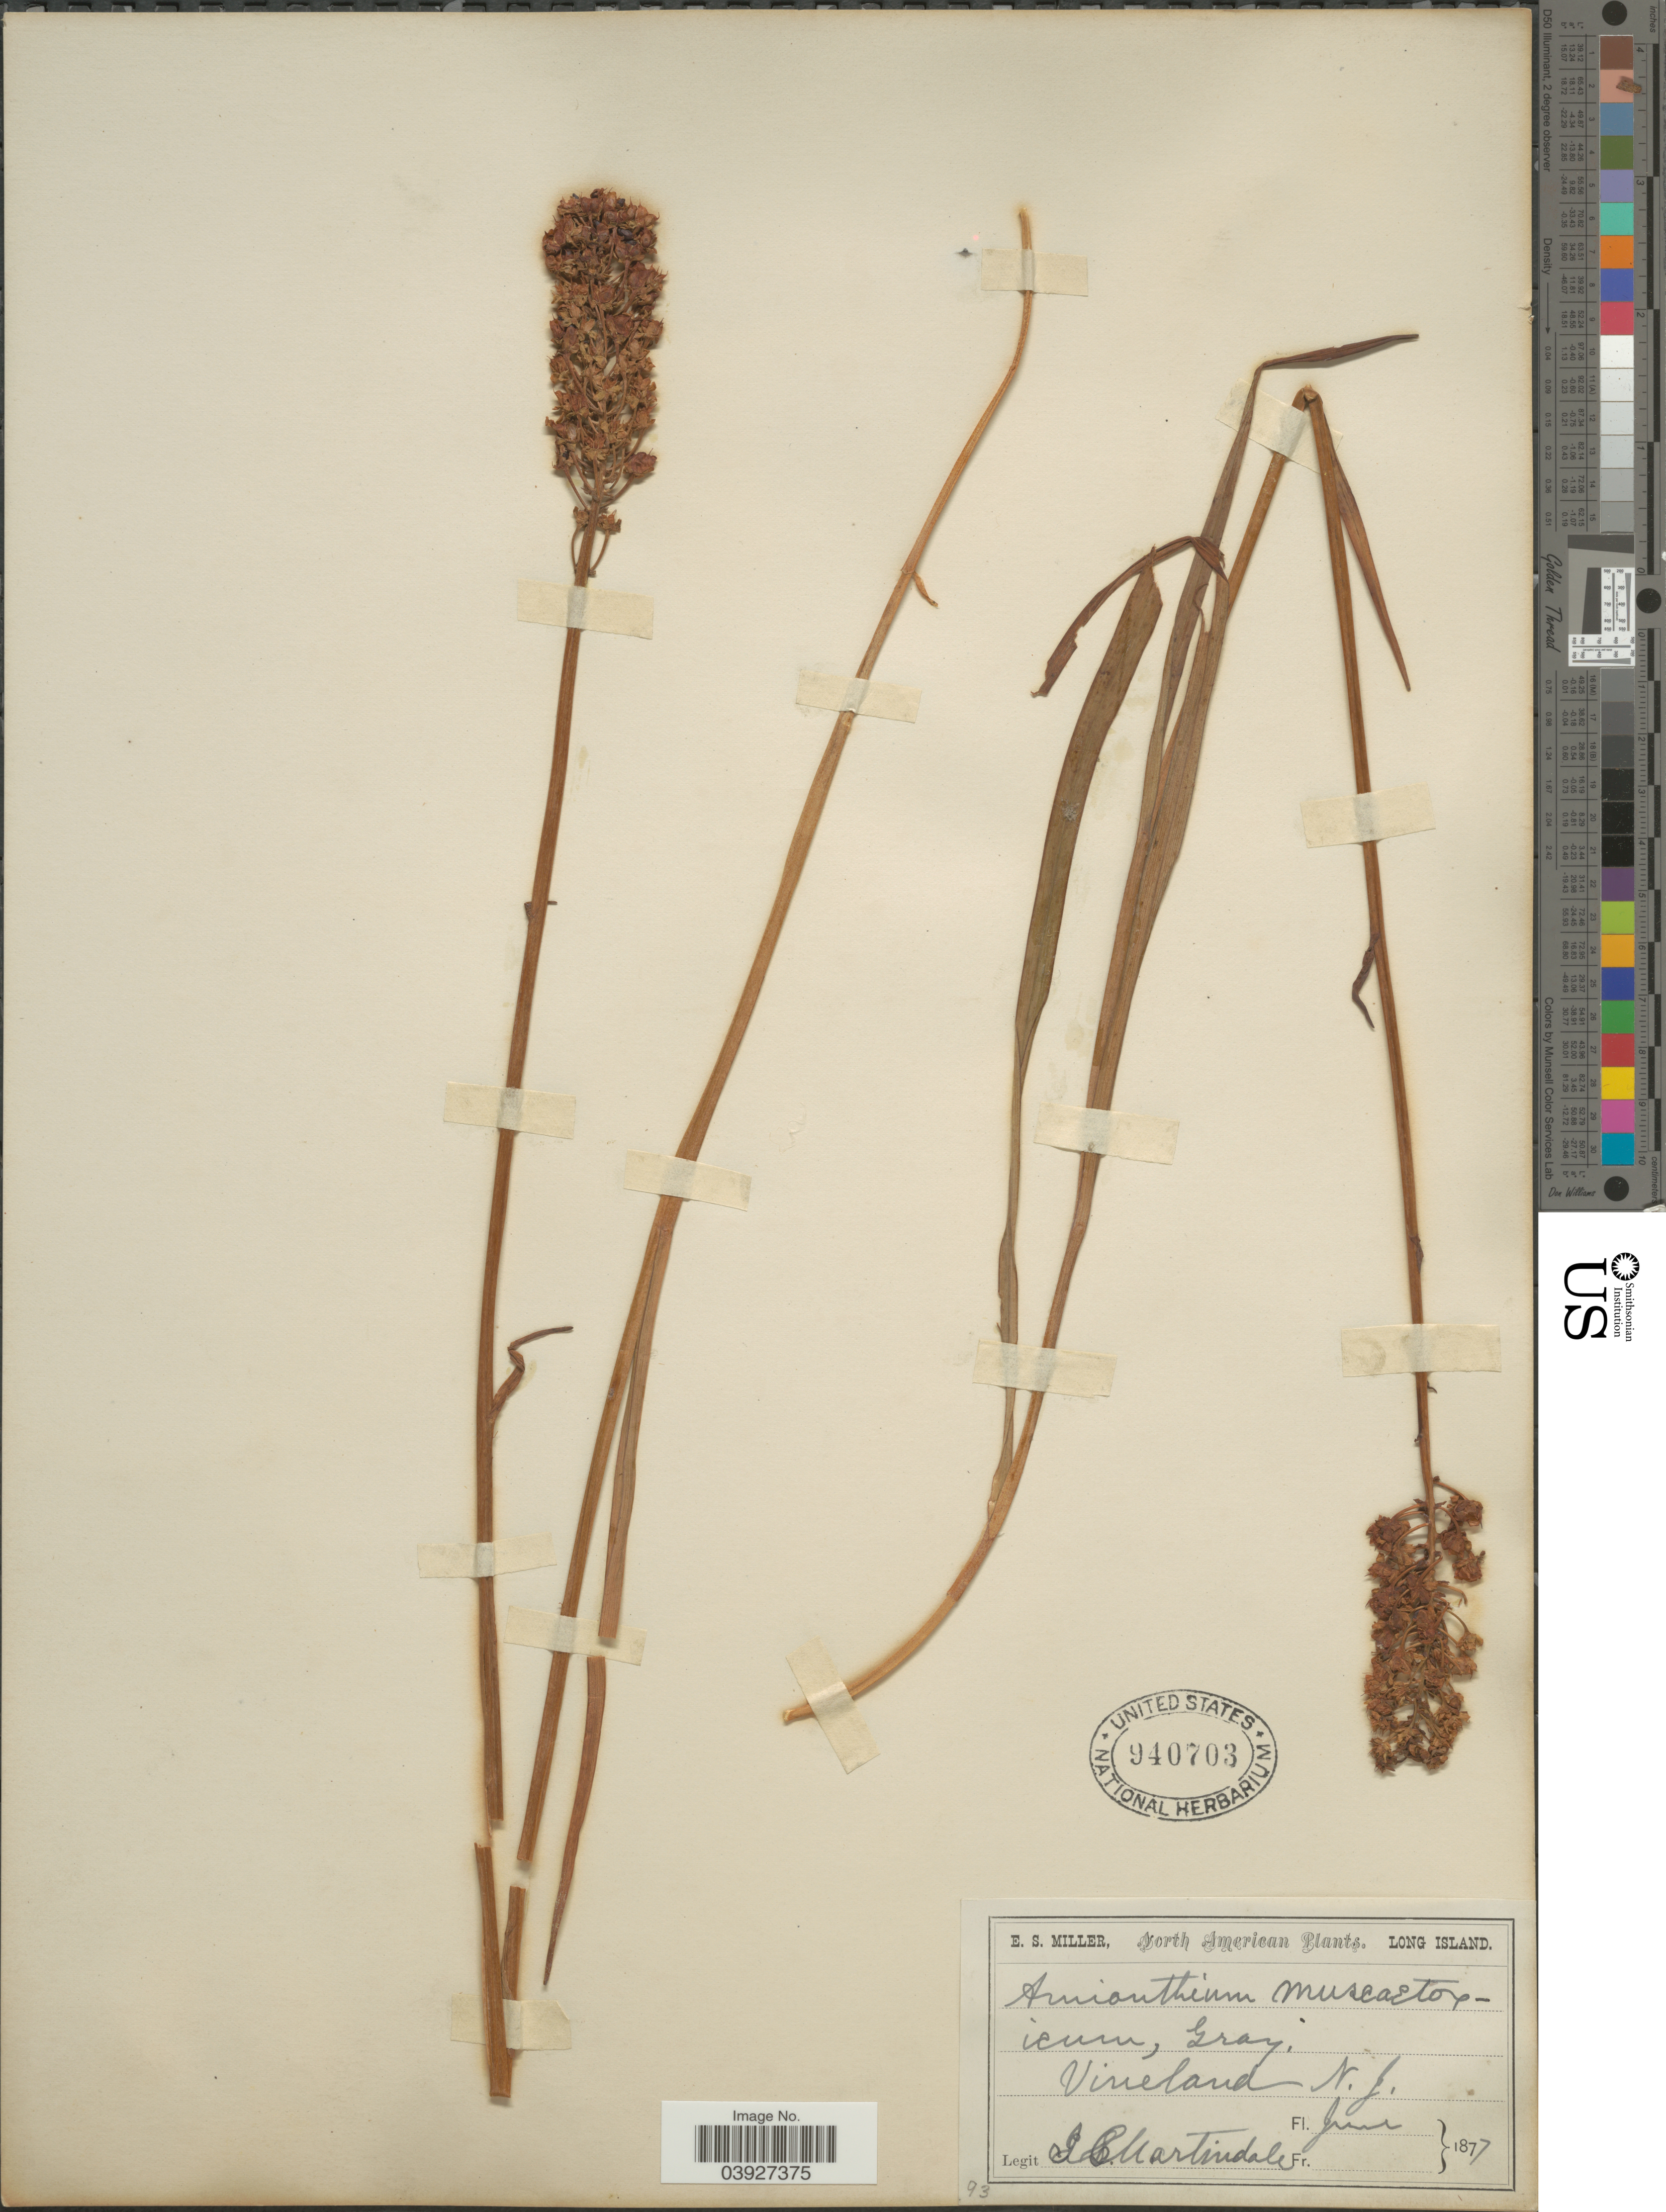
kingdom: Plantae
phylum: Tracheophyta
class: Liliopsida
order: Liliales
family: Melanthiaceae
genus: Amianthium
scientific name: Amianthium muscitoxicum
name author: (Walter) A. Gray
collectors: J. Martindale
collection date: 1877-06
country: United States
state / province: New Jersey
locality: Vineland.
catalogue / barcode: US 940703